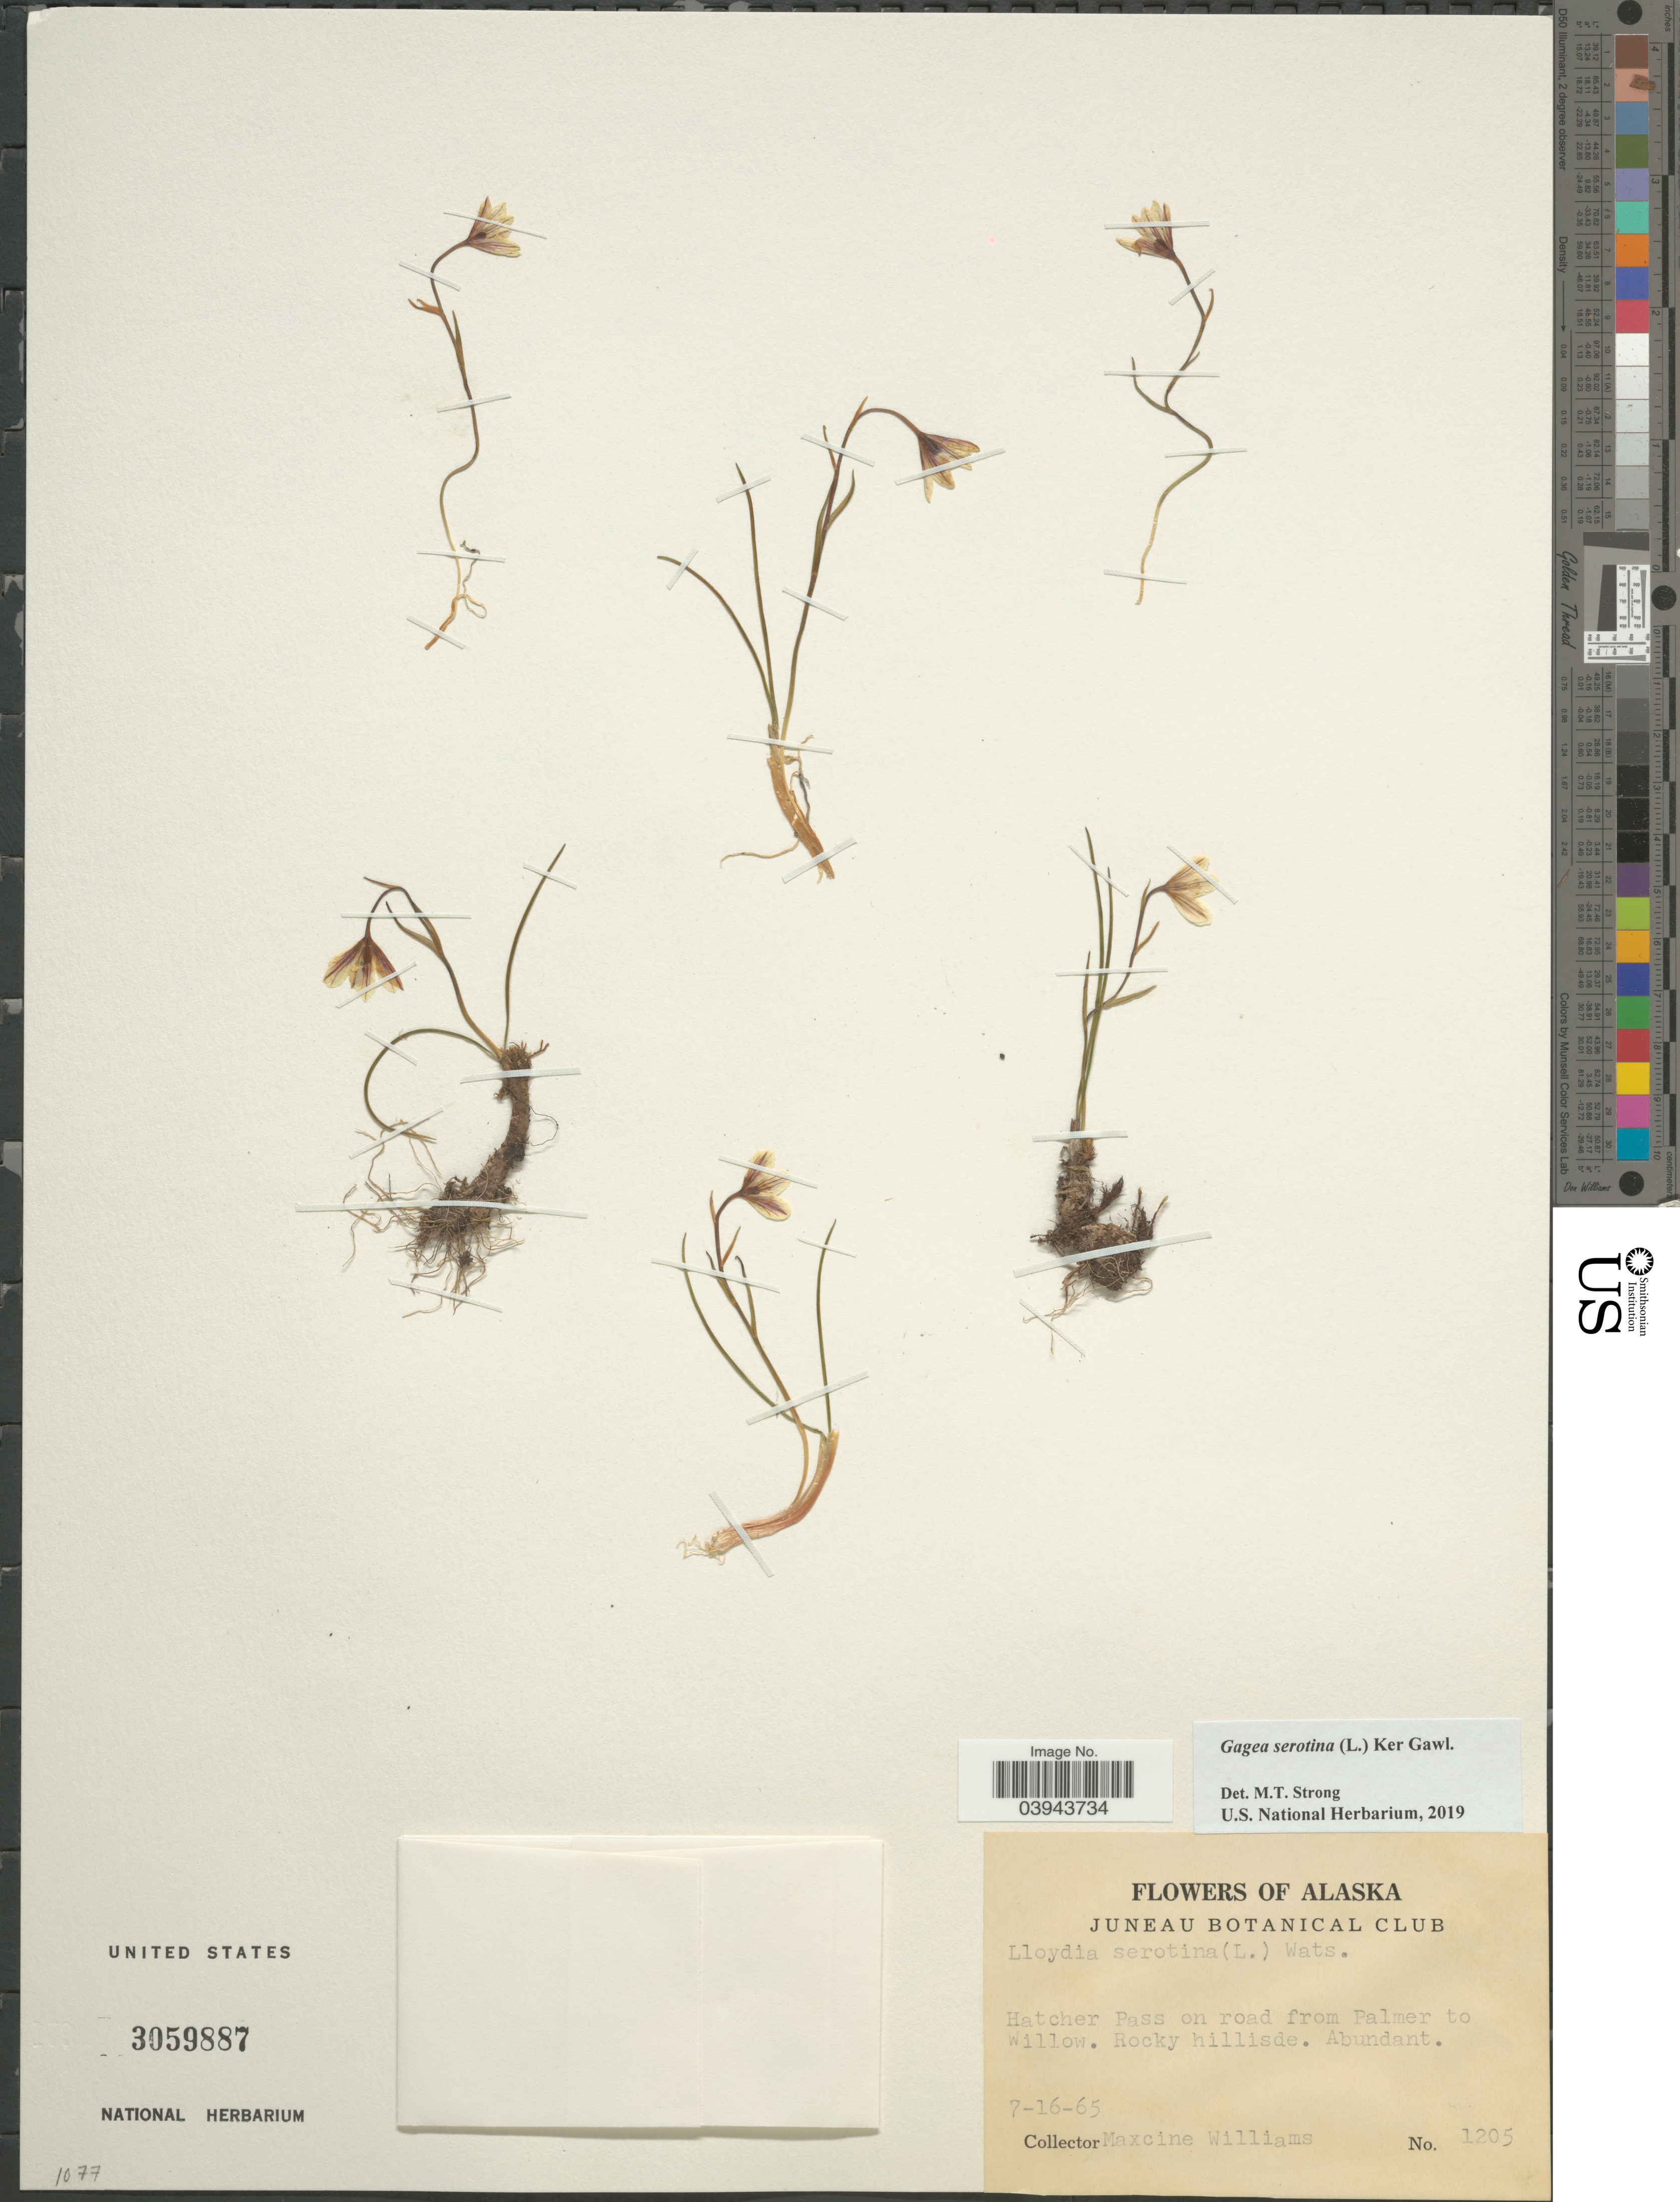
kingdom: Plantae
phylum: Tracheophyta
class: Liliopsida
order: Liliales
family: Liliaceae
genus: Lloydia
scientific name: Lloydia serotina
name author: (L.) Salisb. ex Rchb.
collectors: M. Williams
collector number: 1205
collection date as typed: Transcribed d/m/y: 16/7/65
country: United States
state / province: Alaska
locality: Hatcher Pass on road from Palmer to Willow.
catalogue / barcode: US 3059887